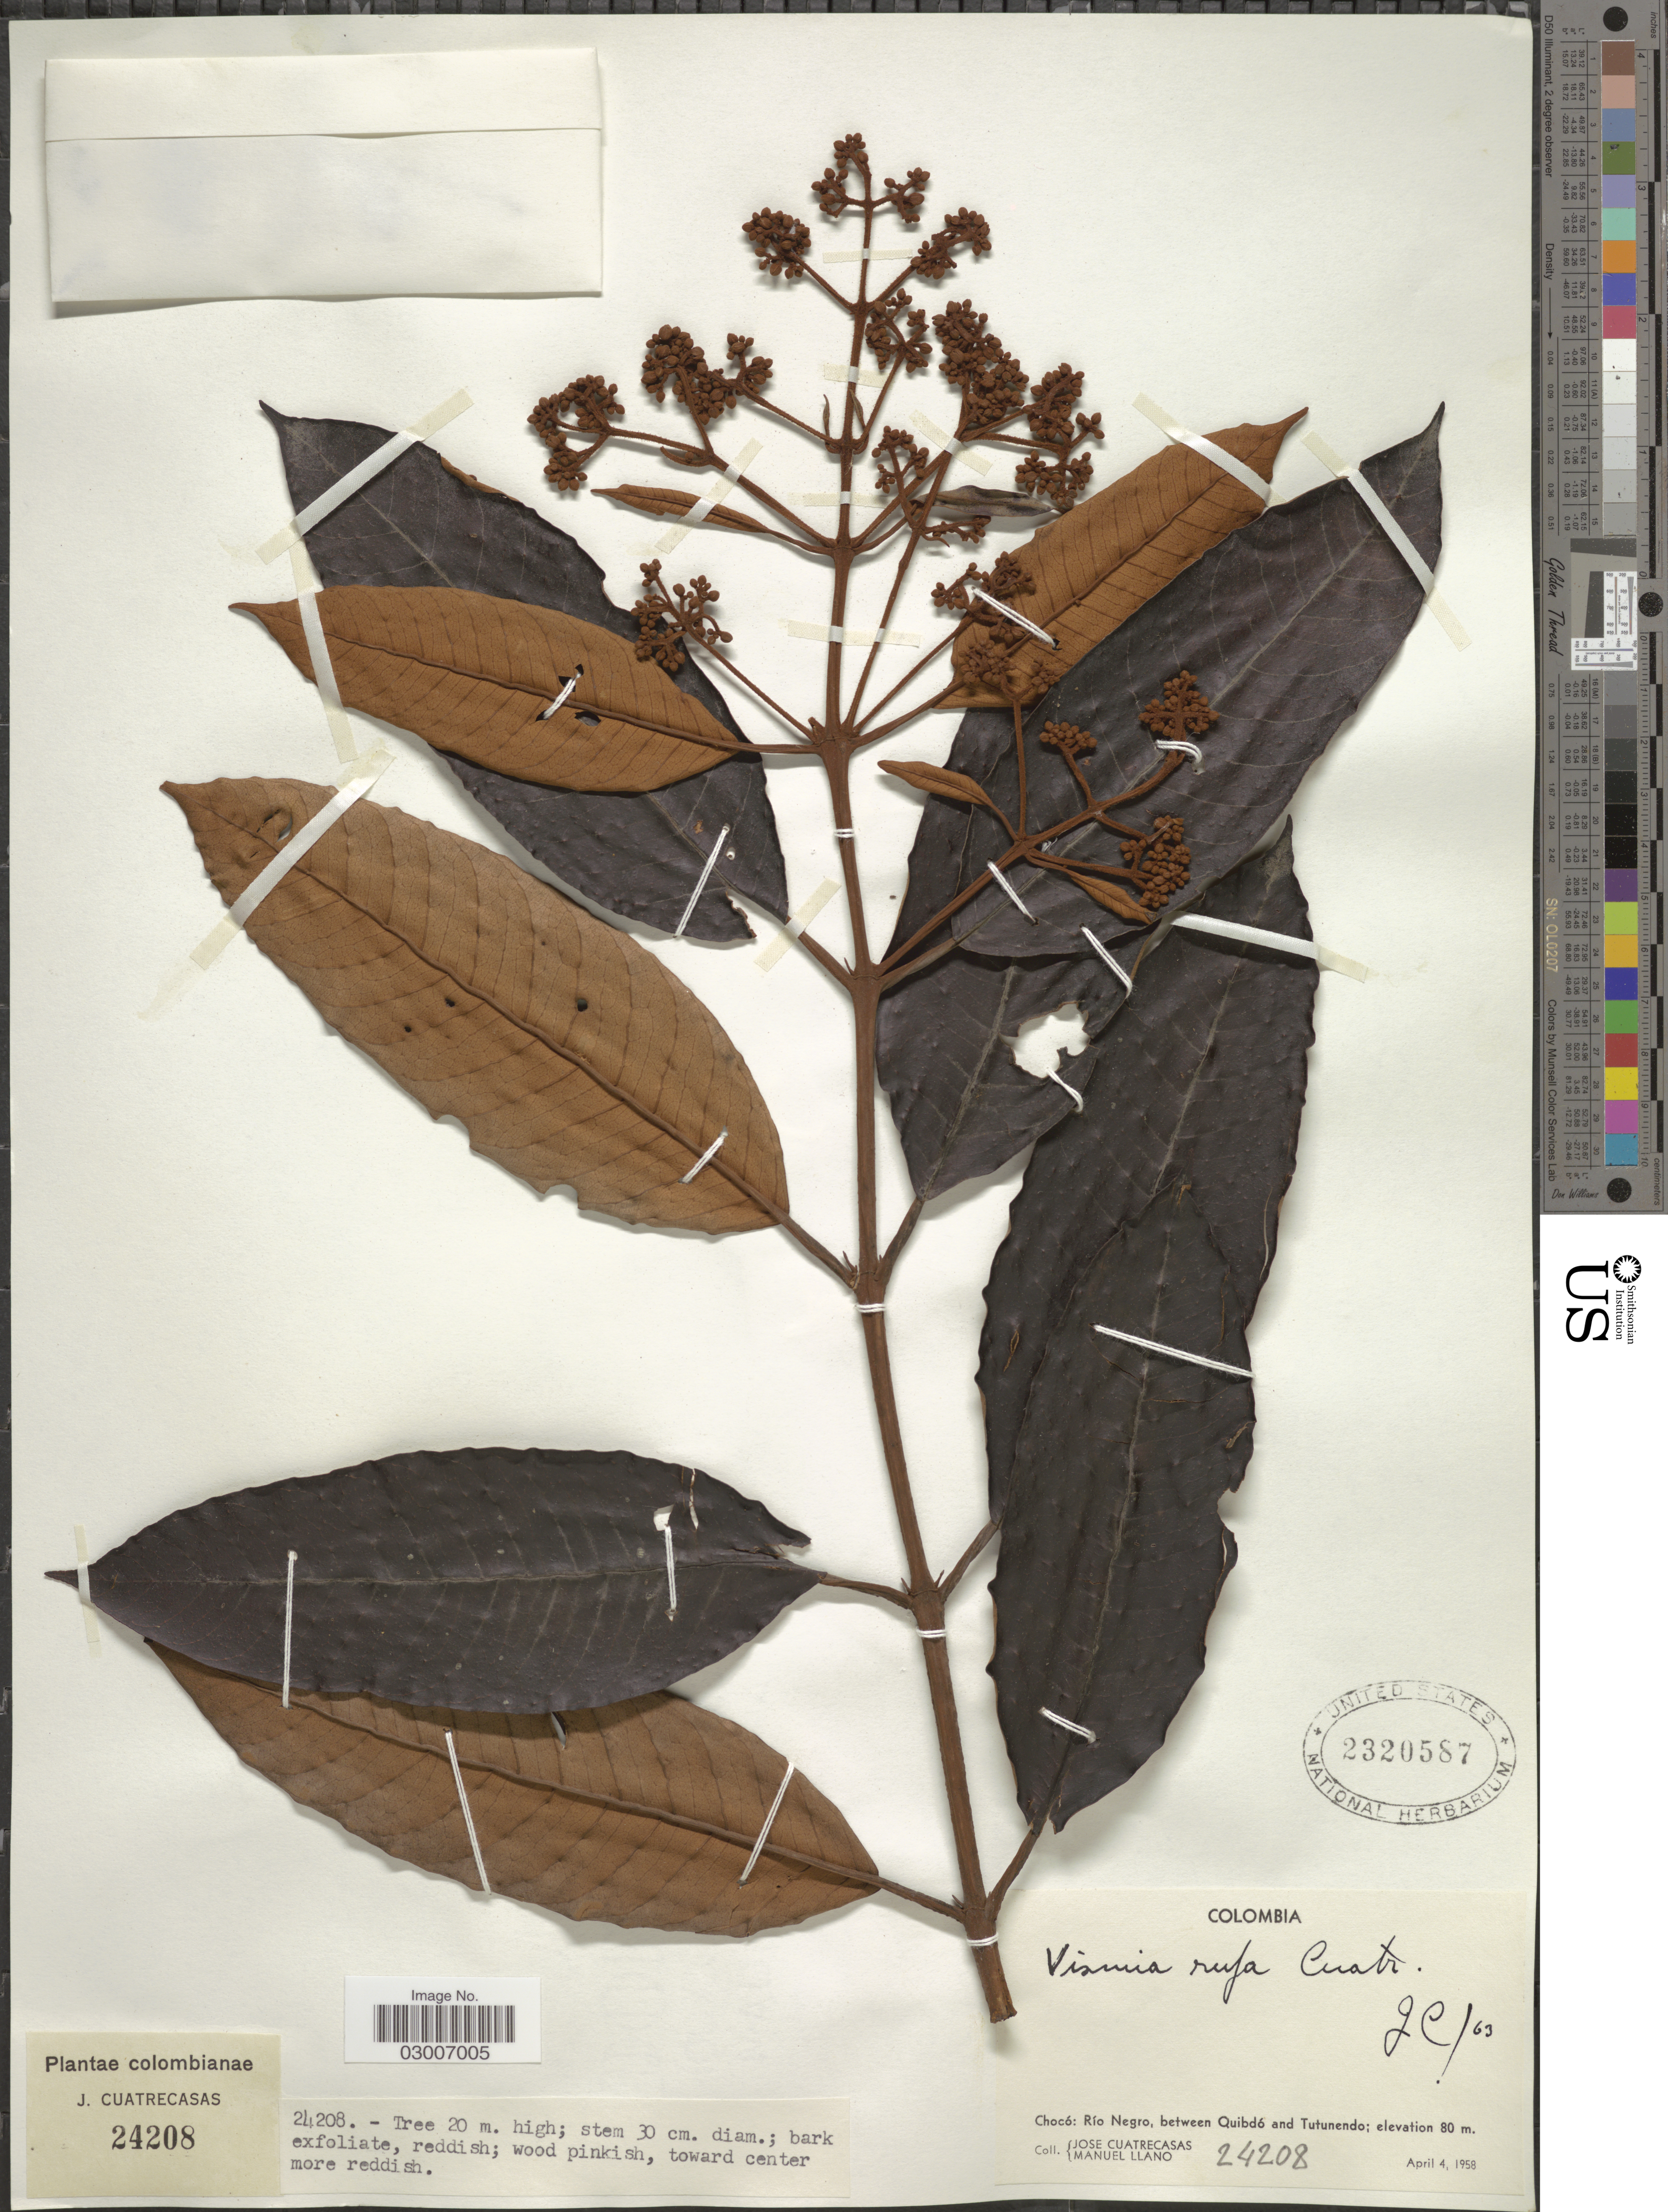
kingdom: Plantae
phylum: Tracheophyta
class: Magnoliopsida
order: Malpighiales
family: Hypericaceae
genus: Vismia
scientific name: Vismia rufa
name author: Cuatrec.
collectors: J. Cuatrecasas & M. Llano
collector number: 24208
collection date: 1958-04-04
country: Colombia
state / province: Chocó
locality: Chocó: Río Negro, between Quibdó and Tutunendo.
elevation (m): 80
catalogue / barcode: US 2320587